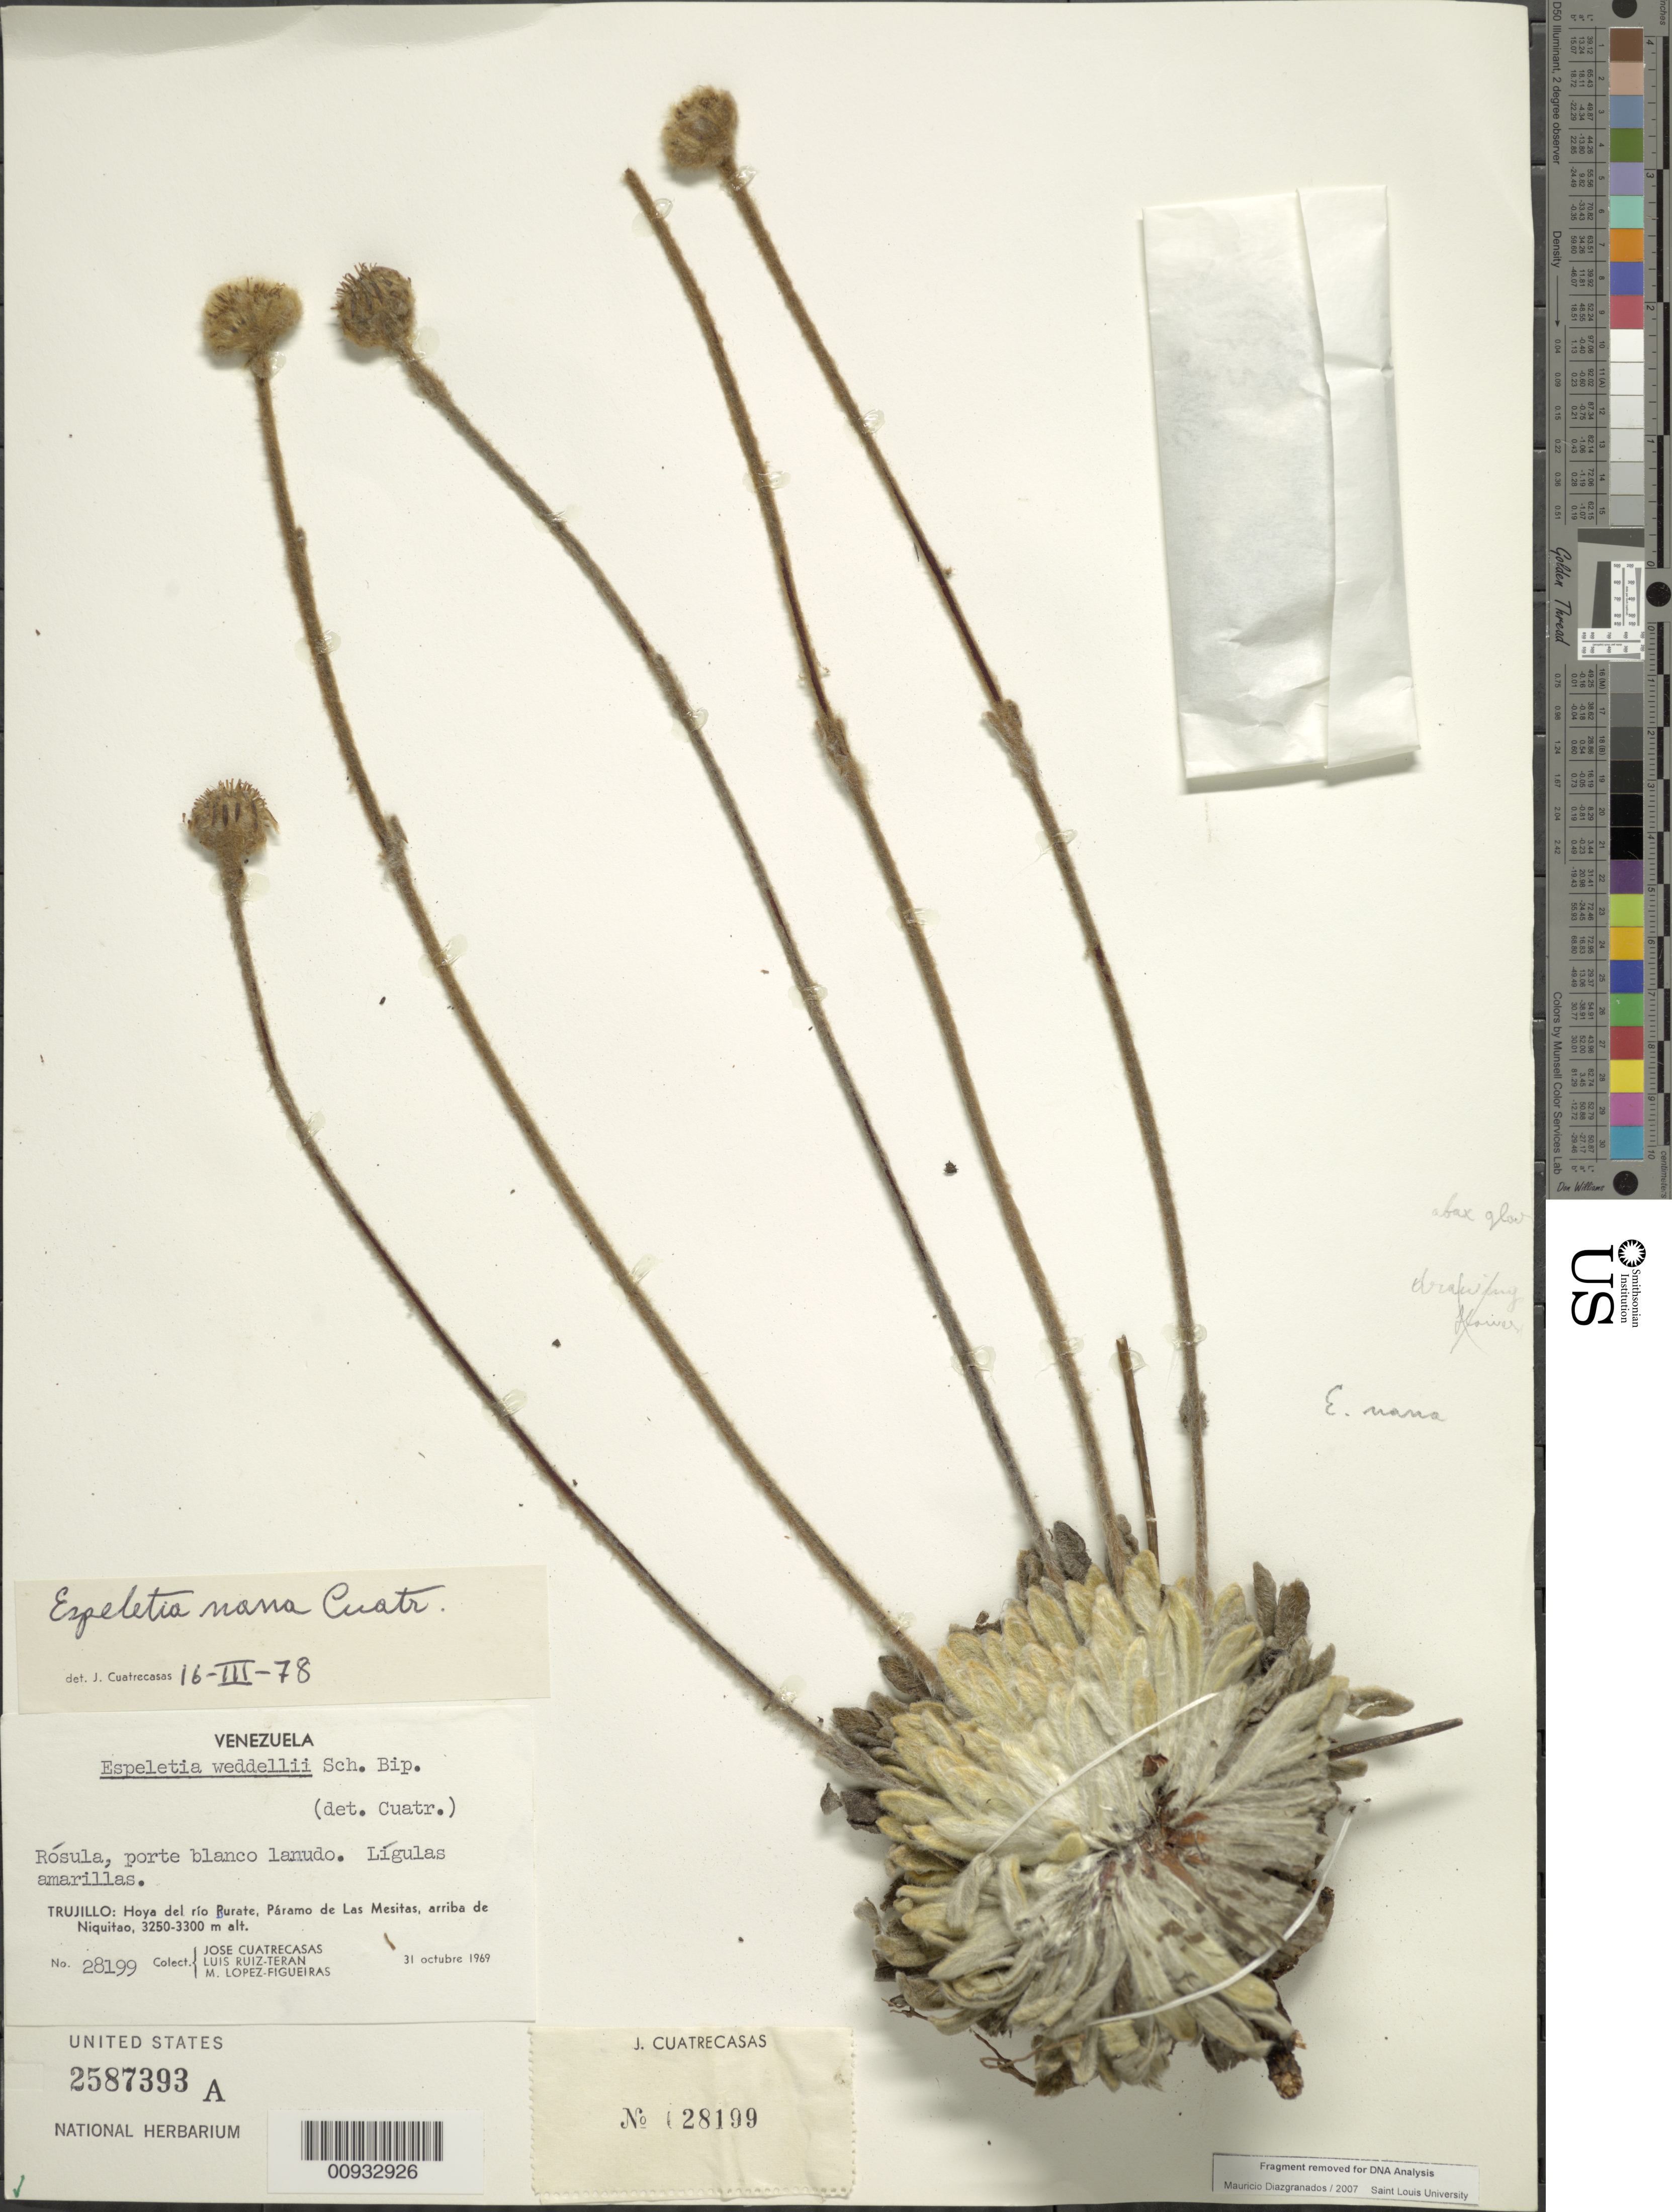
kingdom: Plantae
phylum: Tracheophyta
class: Magnoliopsida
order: Asterales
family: Asteraceae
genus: Espeletia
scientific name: Espeletia nana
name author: Cuatrec.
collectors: J. Cuatrecasas, L. Teran & M. López Figueiras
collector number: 28199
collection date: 1969-10-31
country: Venezuela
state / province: Trujillo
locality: Hoya del Rio Rurate, Paramo de Las Mesitas, arriba de Niquitao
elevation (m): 3250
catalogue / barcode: US 2587393A